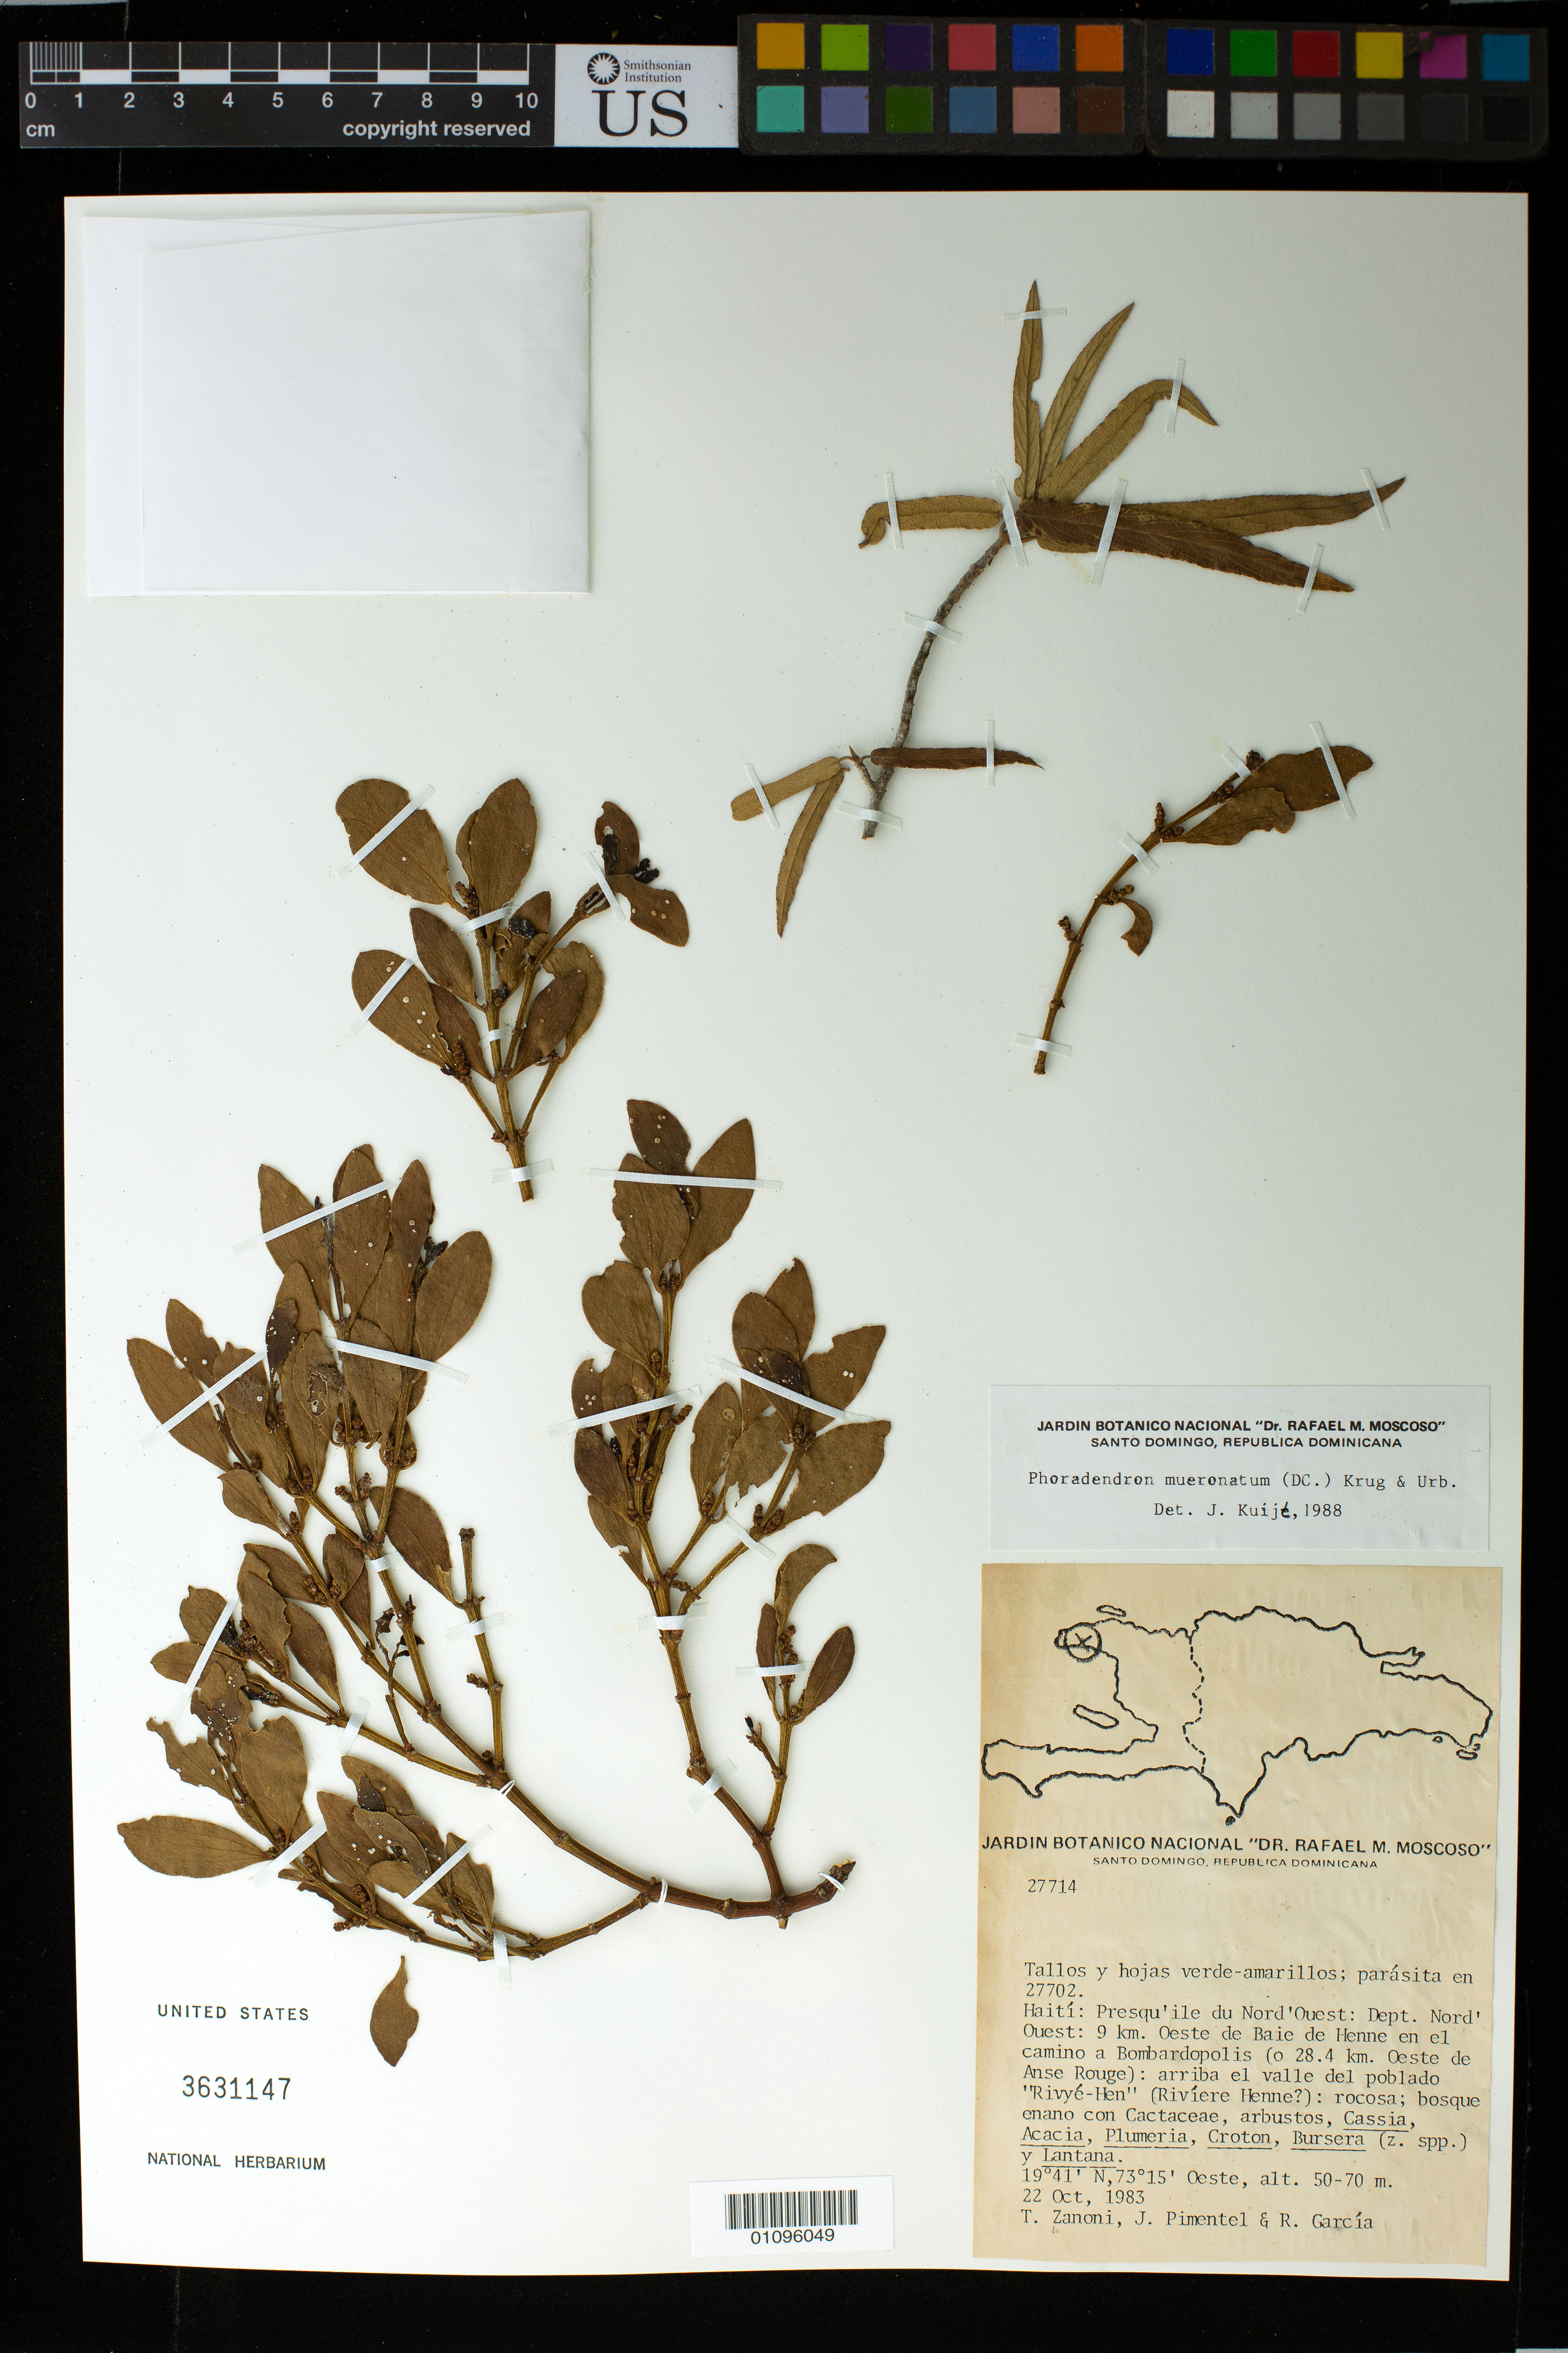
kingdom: Plantae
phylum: Tracheophyta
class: Magnoliopsida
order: Santalales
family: Viscaceae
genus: Phoradendron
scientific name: Phoradendron mucronatum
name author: (DC.) Krug & Urb.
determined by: Kuijt, Job, (CANADA)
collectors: T. A. Zanoni, J. Pimentel & R. G. García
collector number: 27714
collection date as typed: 22 Oct 1983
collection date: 1983-10-22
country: Haiti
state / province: Nord-Óuest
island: Hispaniola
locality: Presqu'ile du Nor'Ouest, 9 km oeste de Baie de Henne en el camino a Bombardopolis (o 28.4 km oeste de Anse Rouge); arriba el valle del poblado "Rivyé-Hen" 9Rivíere Henne?)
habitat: Rocosa; bosque enano con Cactaceae, arbusto, Cassia, Acacia, Plumeria, Croton, Bursera (z. spp.) y Lantana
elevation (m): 50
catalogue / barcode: US 3631147